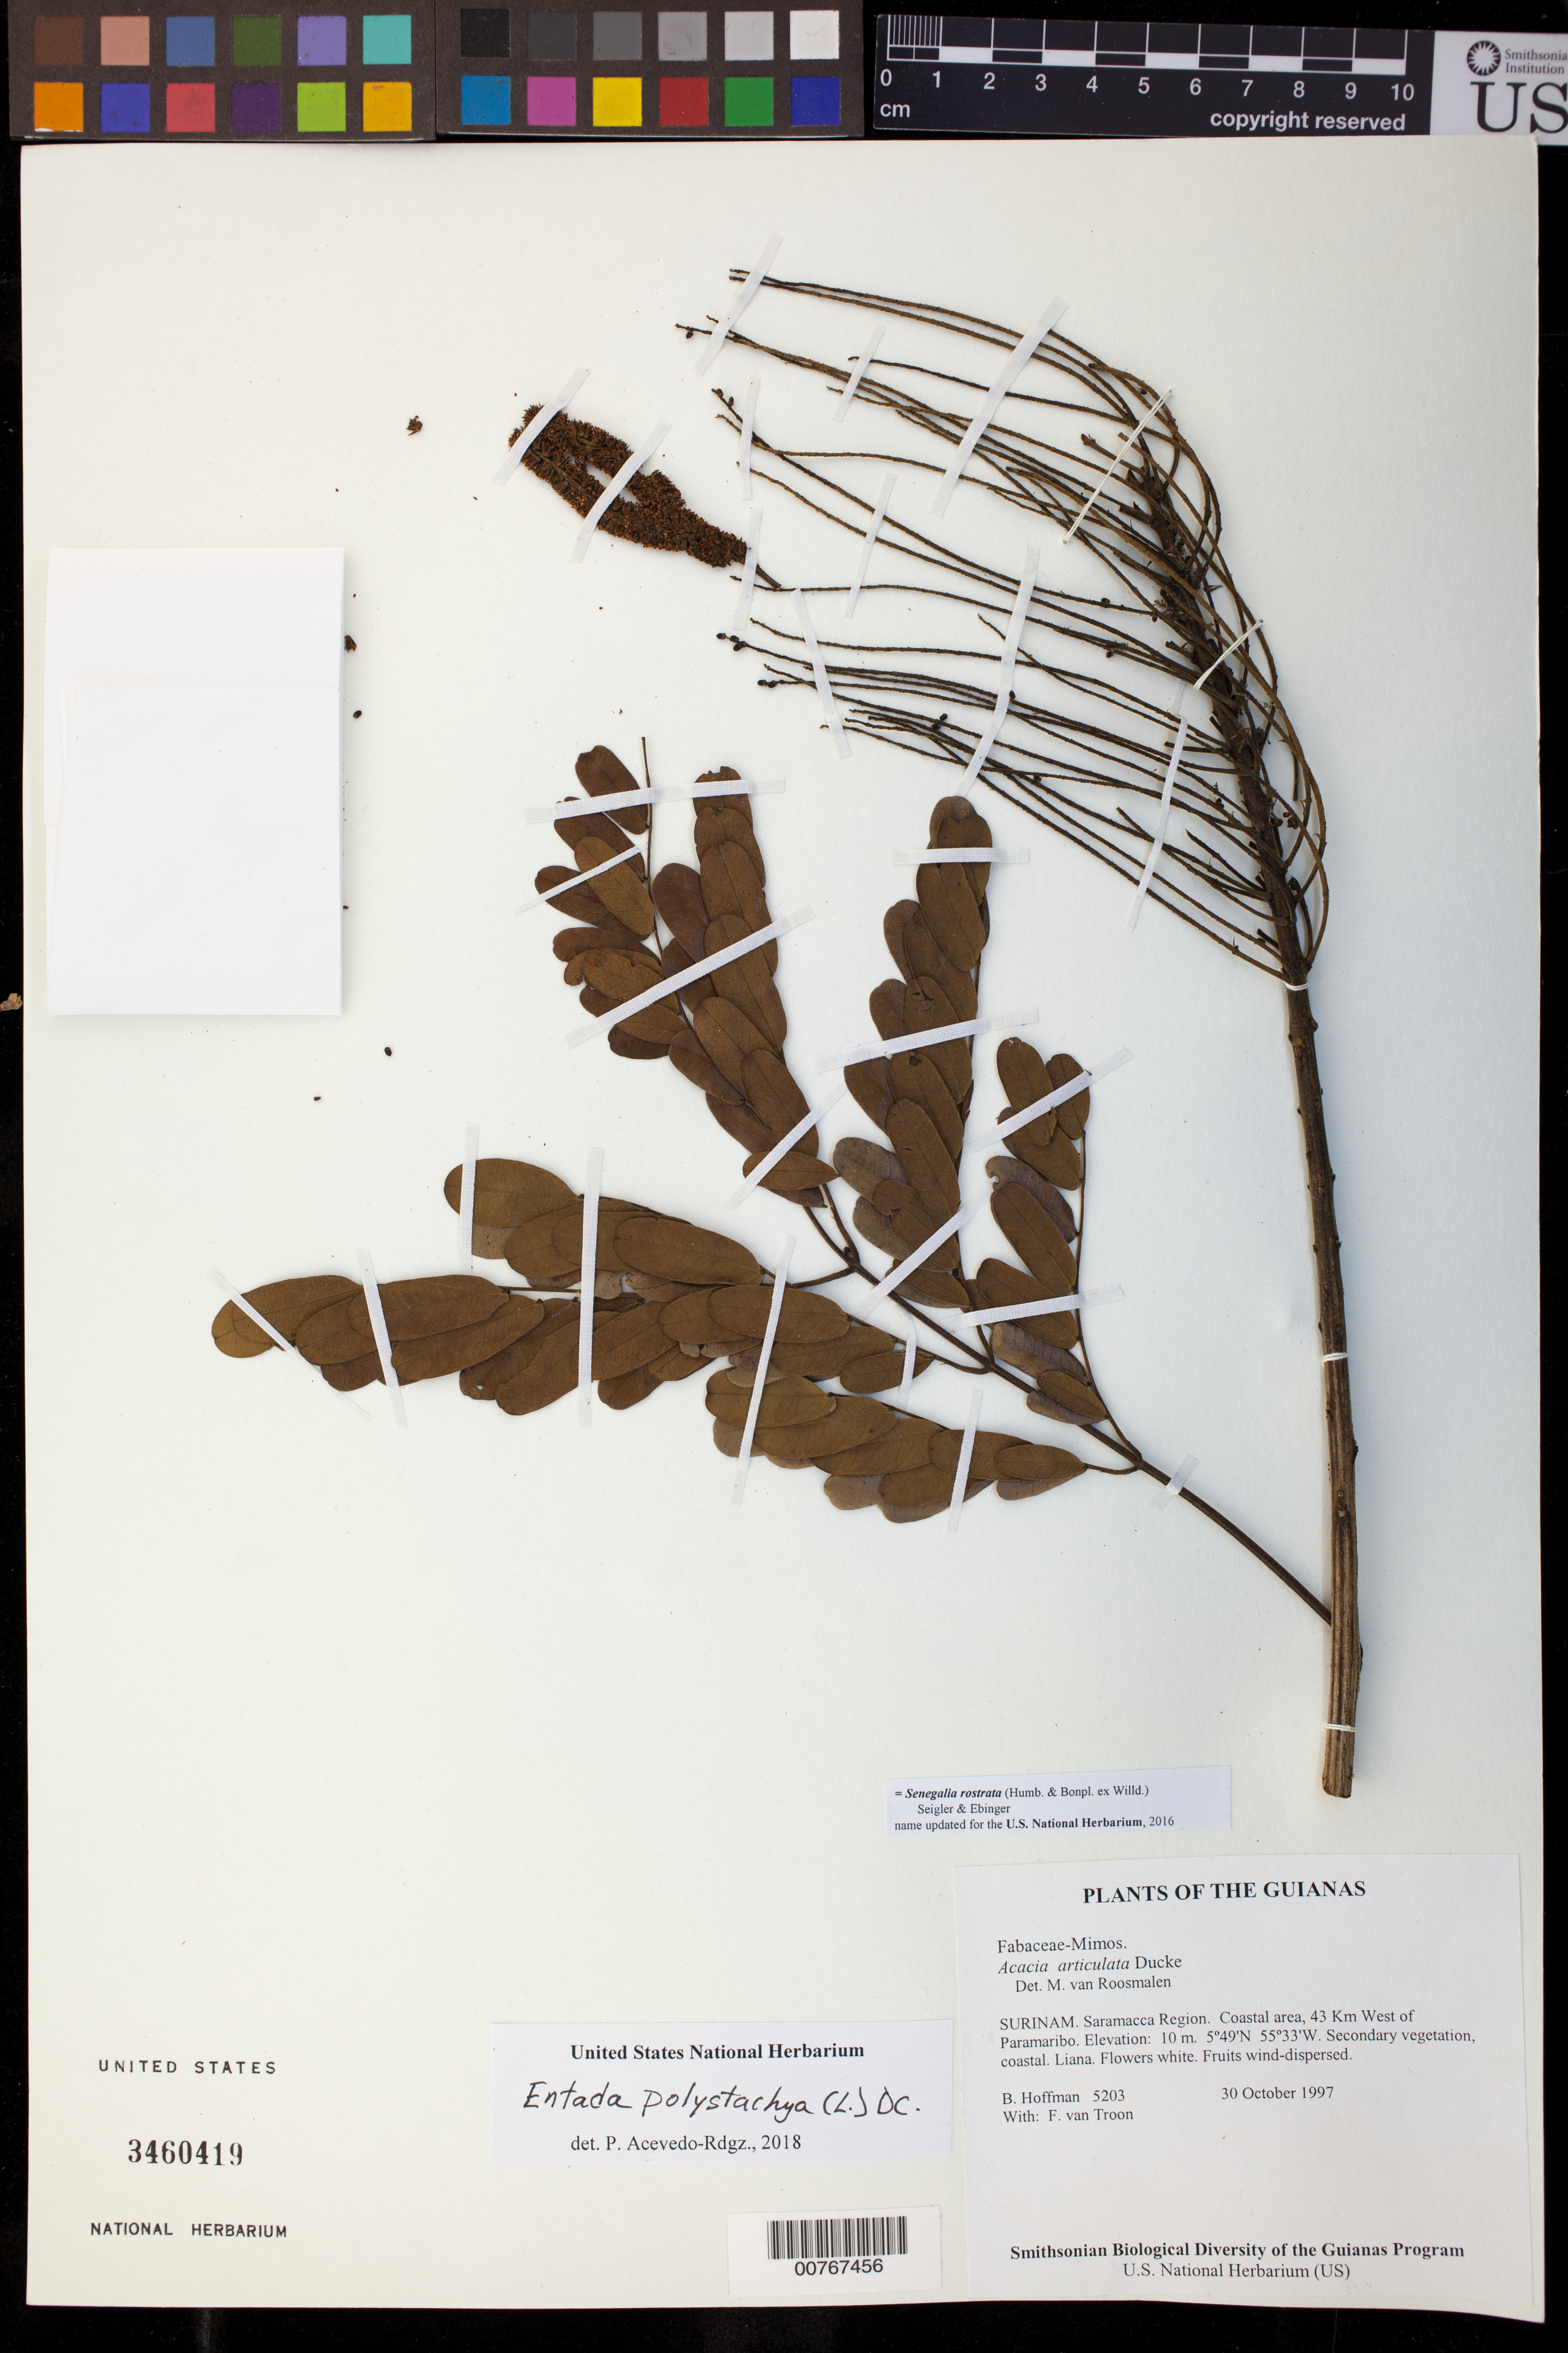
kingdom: Plantae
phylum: Tracheophyta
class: Magnoliopsida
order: Fabales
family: Fabaceae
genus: Entada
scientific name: Entada polystachya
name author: (L.) DC.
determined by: Acevedo-Rodríguez, P., (BOT), Smithsonian Institution - National Museum of Natural History (UNITED STATES)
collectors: B. Hoffman & F. Troon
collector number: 5203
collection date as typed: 30 October 1997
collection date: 1997-10-30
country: Suriname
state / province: Saramacca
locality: Coastal area, 43 Km West of Paramaribo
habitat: Secondary vegetation, coastal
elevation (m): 10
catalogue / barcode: US 3460419